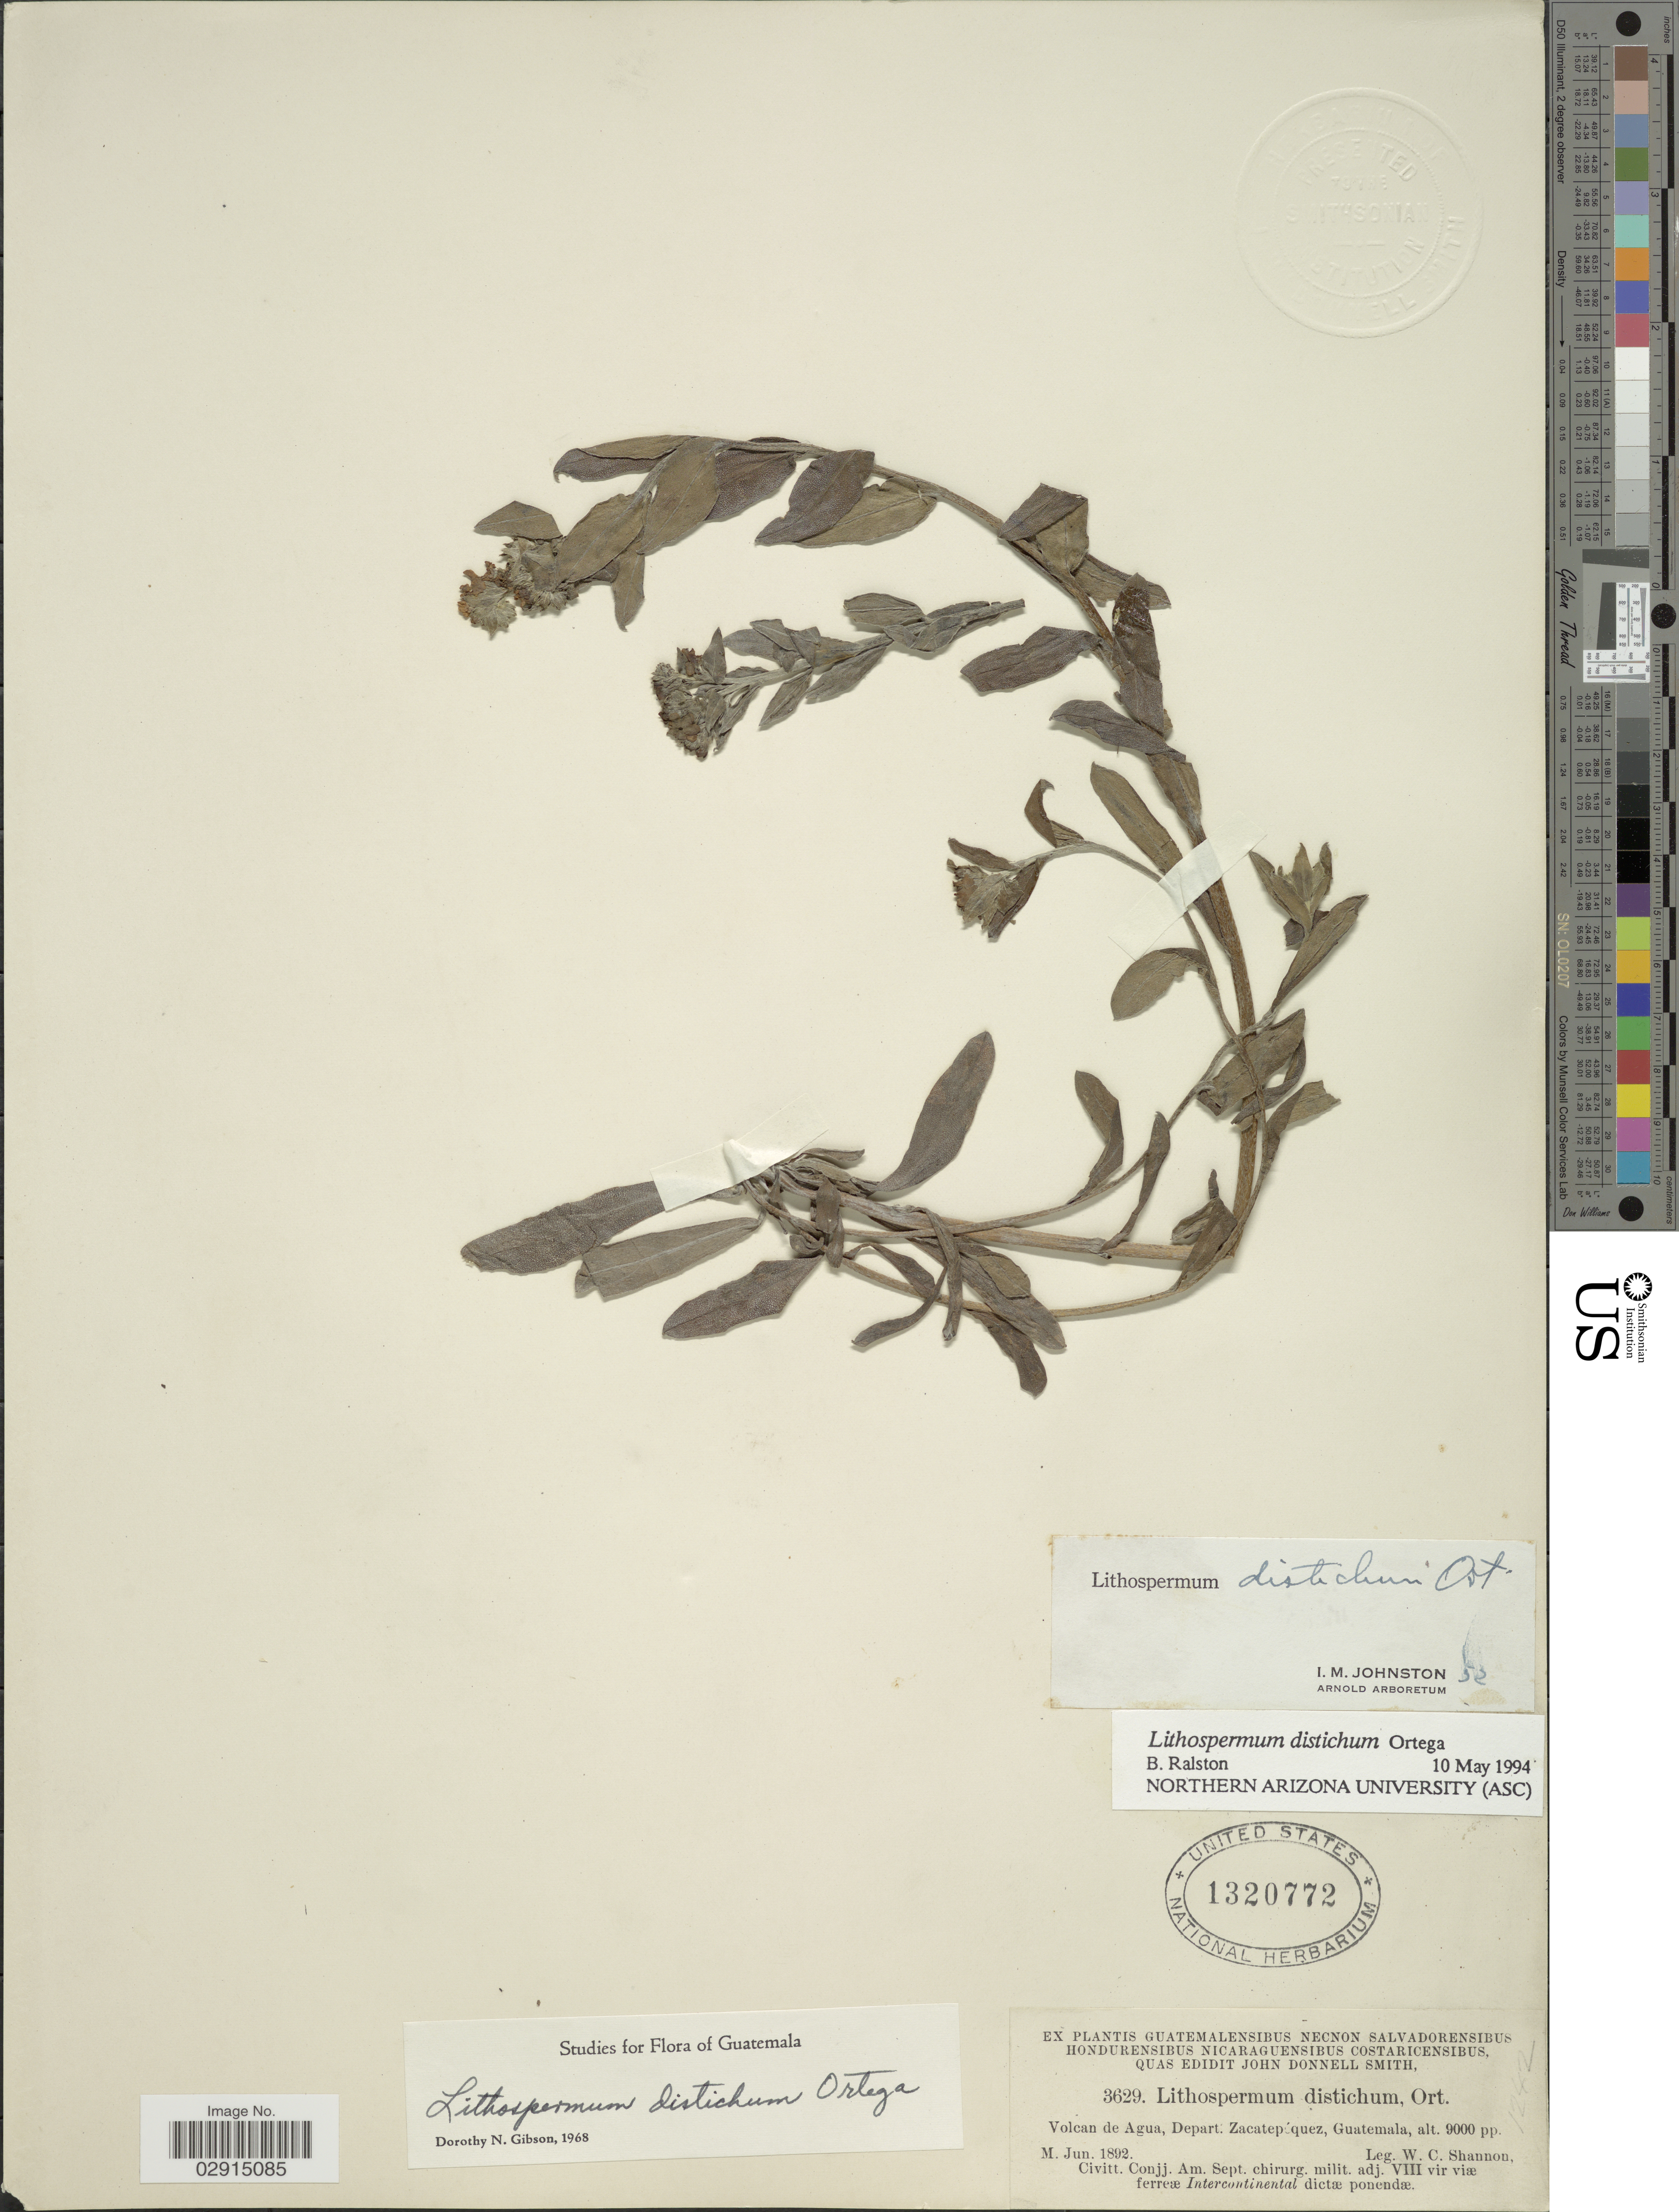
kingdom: Plantae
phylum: Tracheophyta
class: Magnoliopsida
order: Boraginales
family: Boraginaceae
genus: Lithospermum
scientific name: Lithospermum distichum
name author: Ortega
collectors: W. C. Shannon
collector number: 3629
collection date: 1892-06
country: Guatemala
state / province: Sacatepéquez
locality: Volcan de Agua, Depart. Zacatepéquez.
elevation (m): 2743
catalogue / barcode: US 1320772